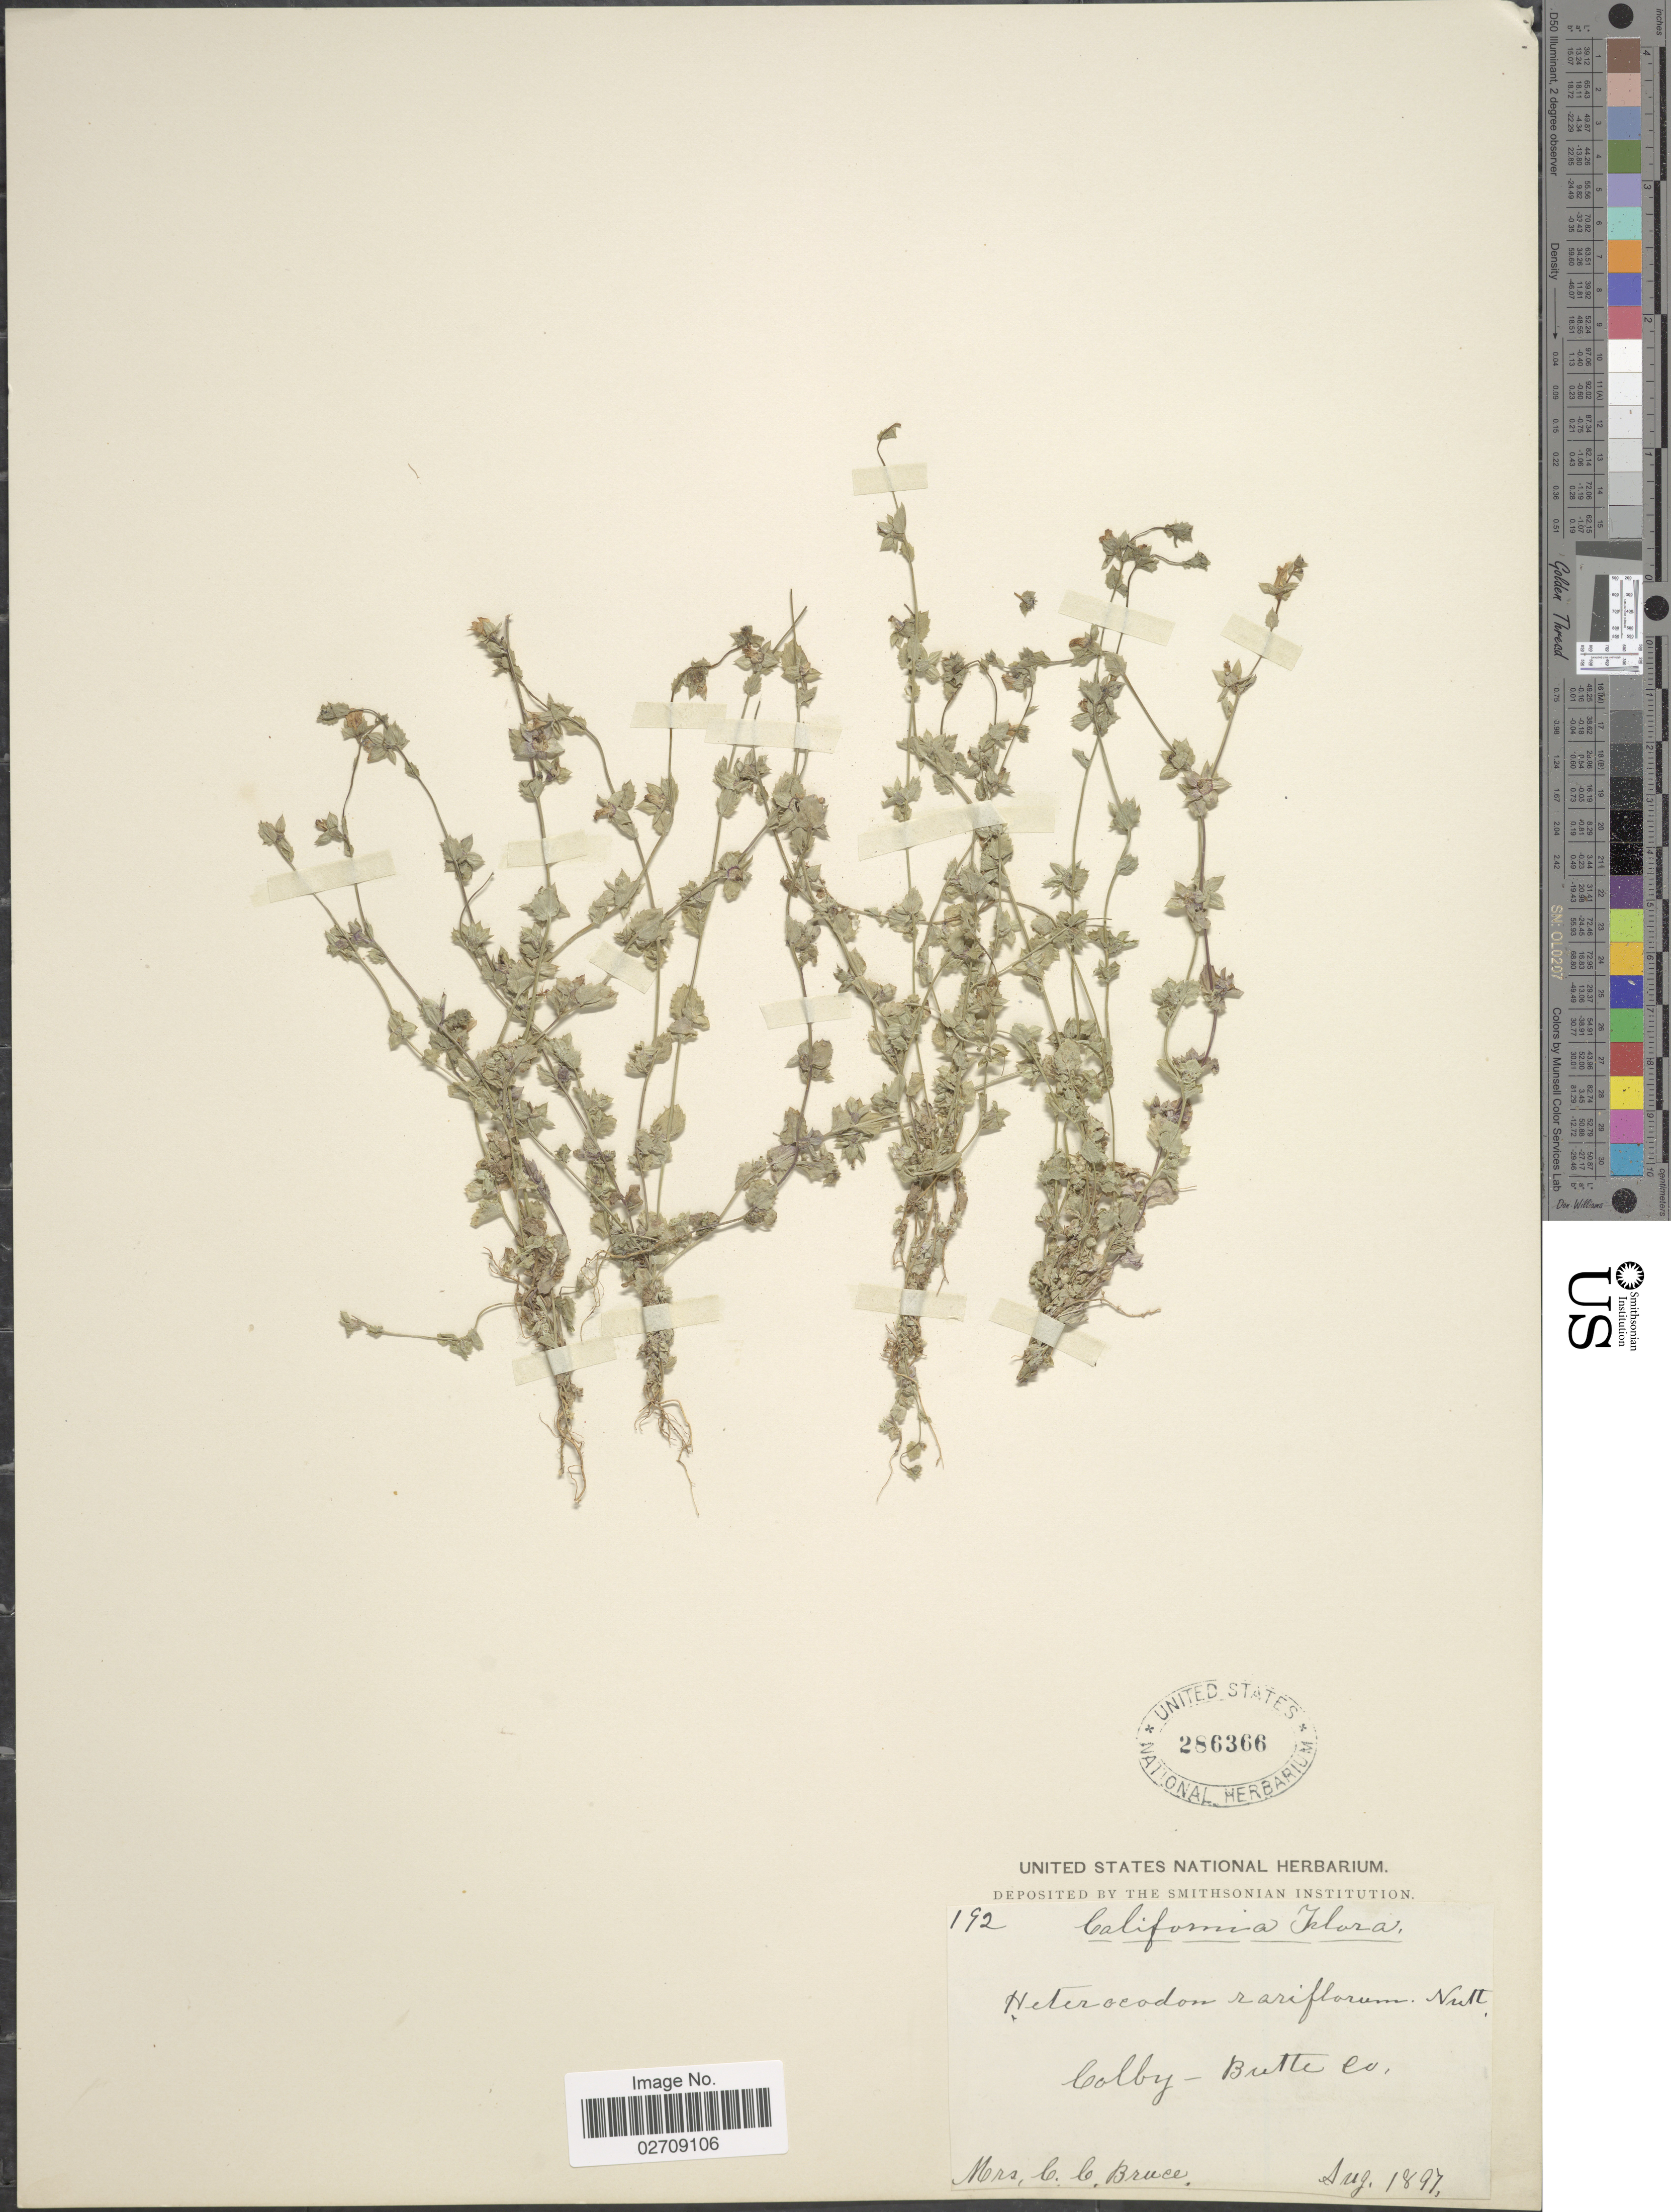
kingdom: Plantae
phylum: Tracheophyta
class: Magnoliopsida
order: Asterales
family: Campanulaceae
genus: Heterocodon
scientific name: Heterocodon rariflorum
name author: Nutt.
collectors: C. Bruce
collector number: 192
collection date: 1897-08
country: United States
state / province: California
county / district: Butte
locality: Colby - Butte Co.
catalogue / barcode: US 286366